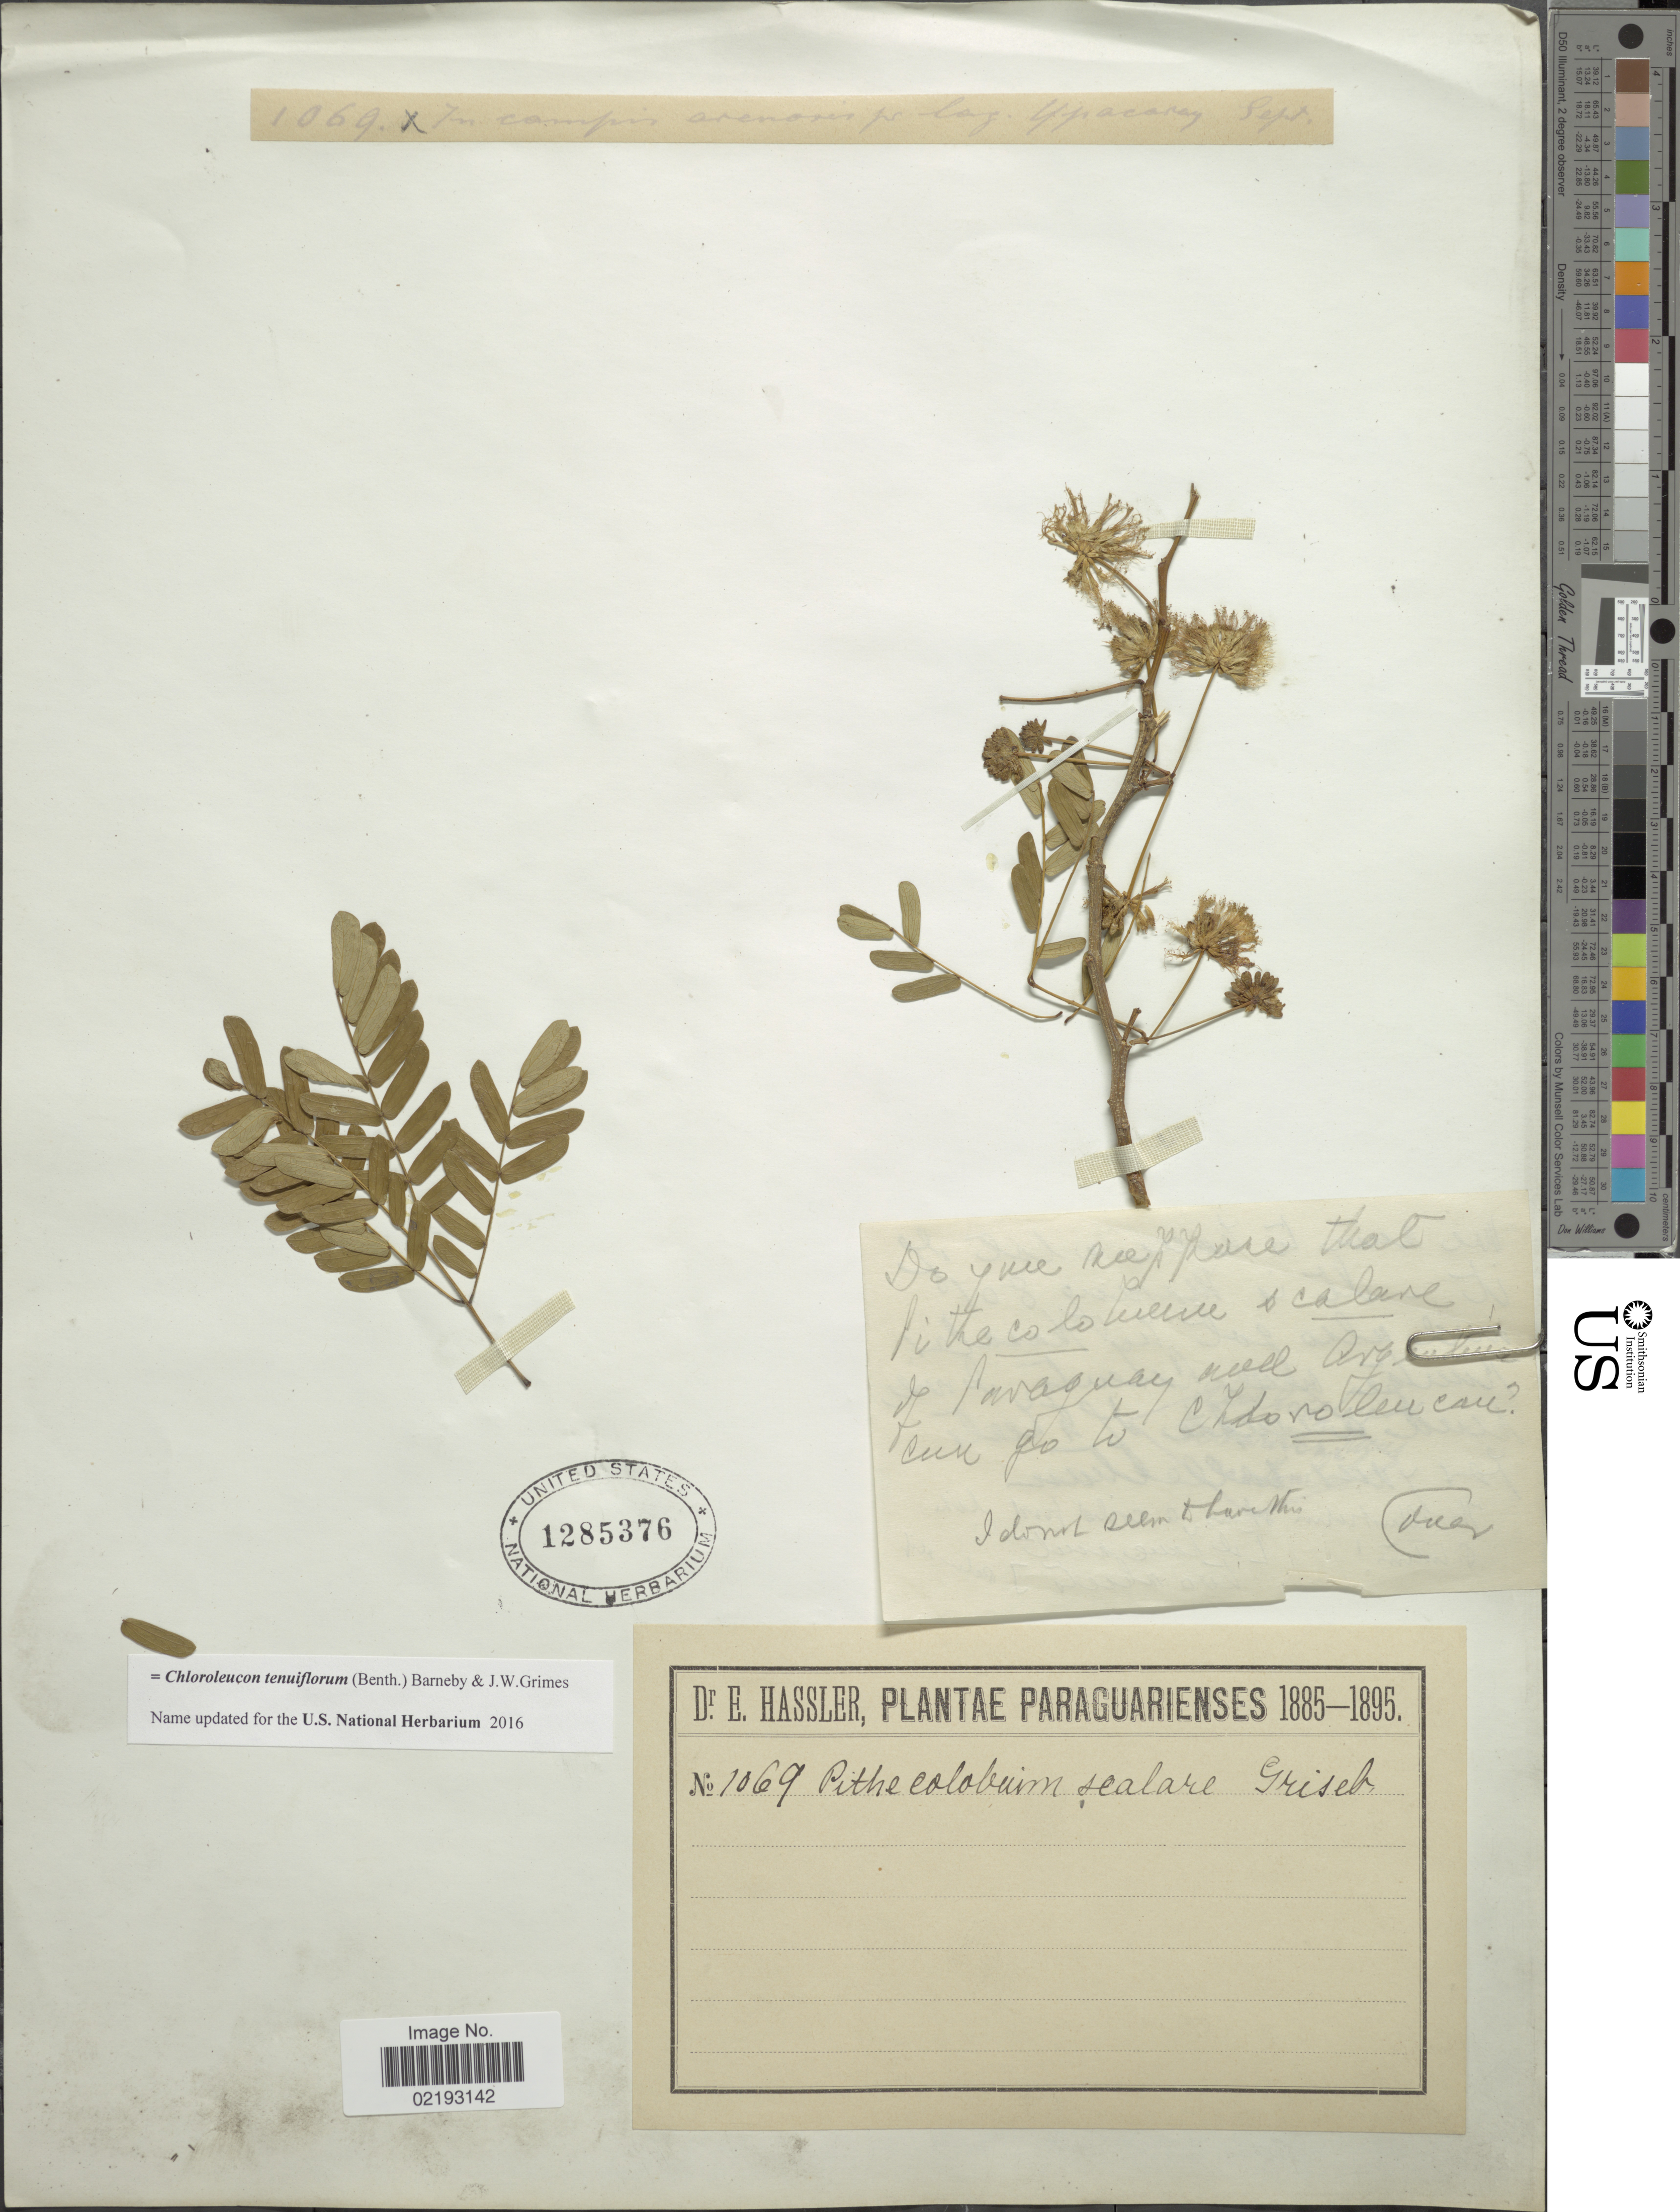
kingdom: Plantae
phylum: Tracheophyta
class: Magnoliopsida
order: Fabales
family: Fabaceae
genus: Chloroleucon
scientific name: Chloroleucon tenuiflorum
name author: (Benth.) Barneby & J.W. Grimes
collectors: E. Hassler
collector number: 1069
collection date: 1885/1895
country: Paraguay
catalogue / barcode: US 1285376